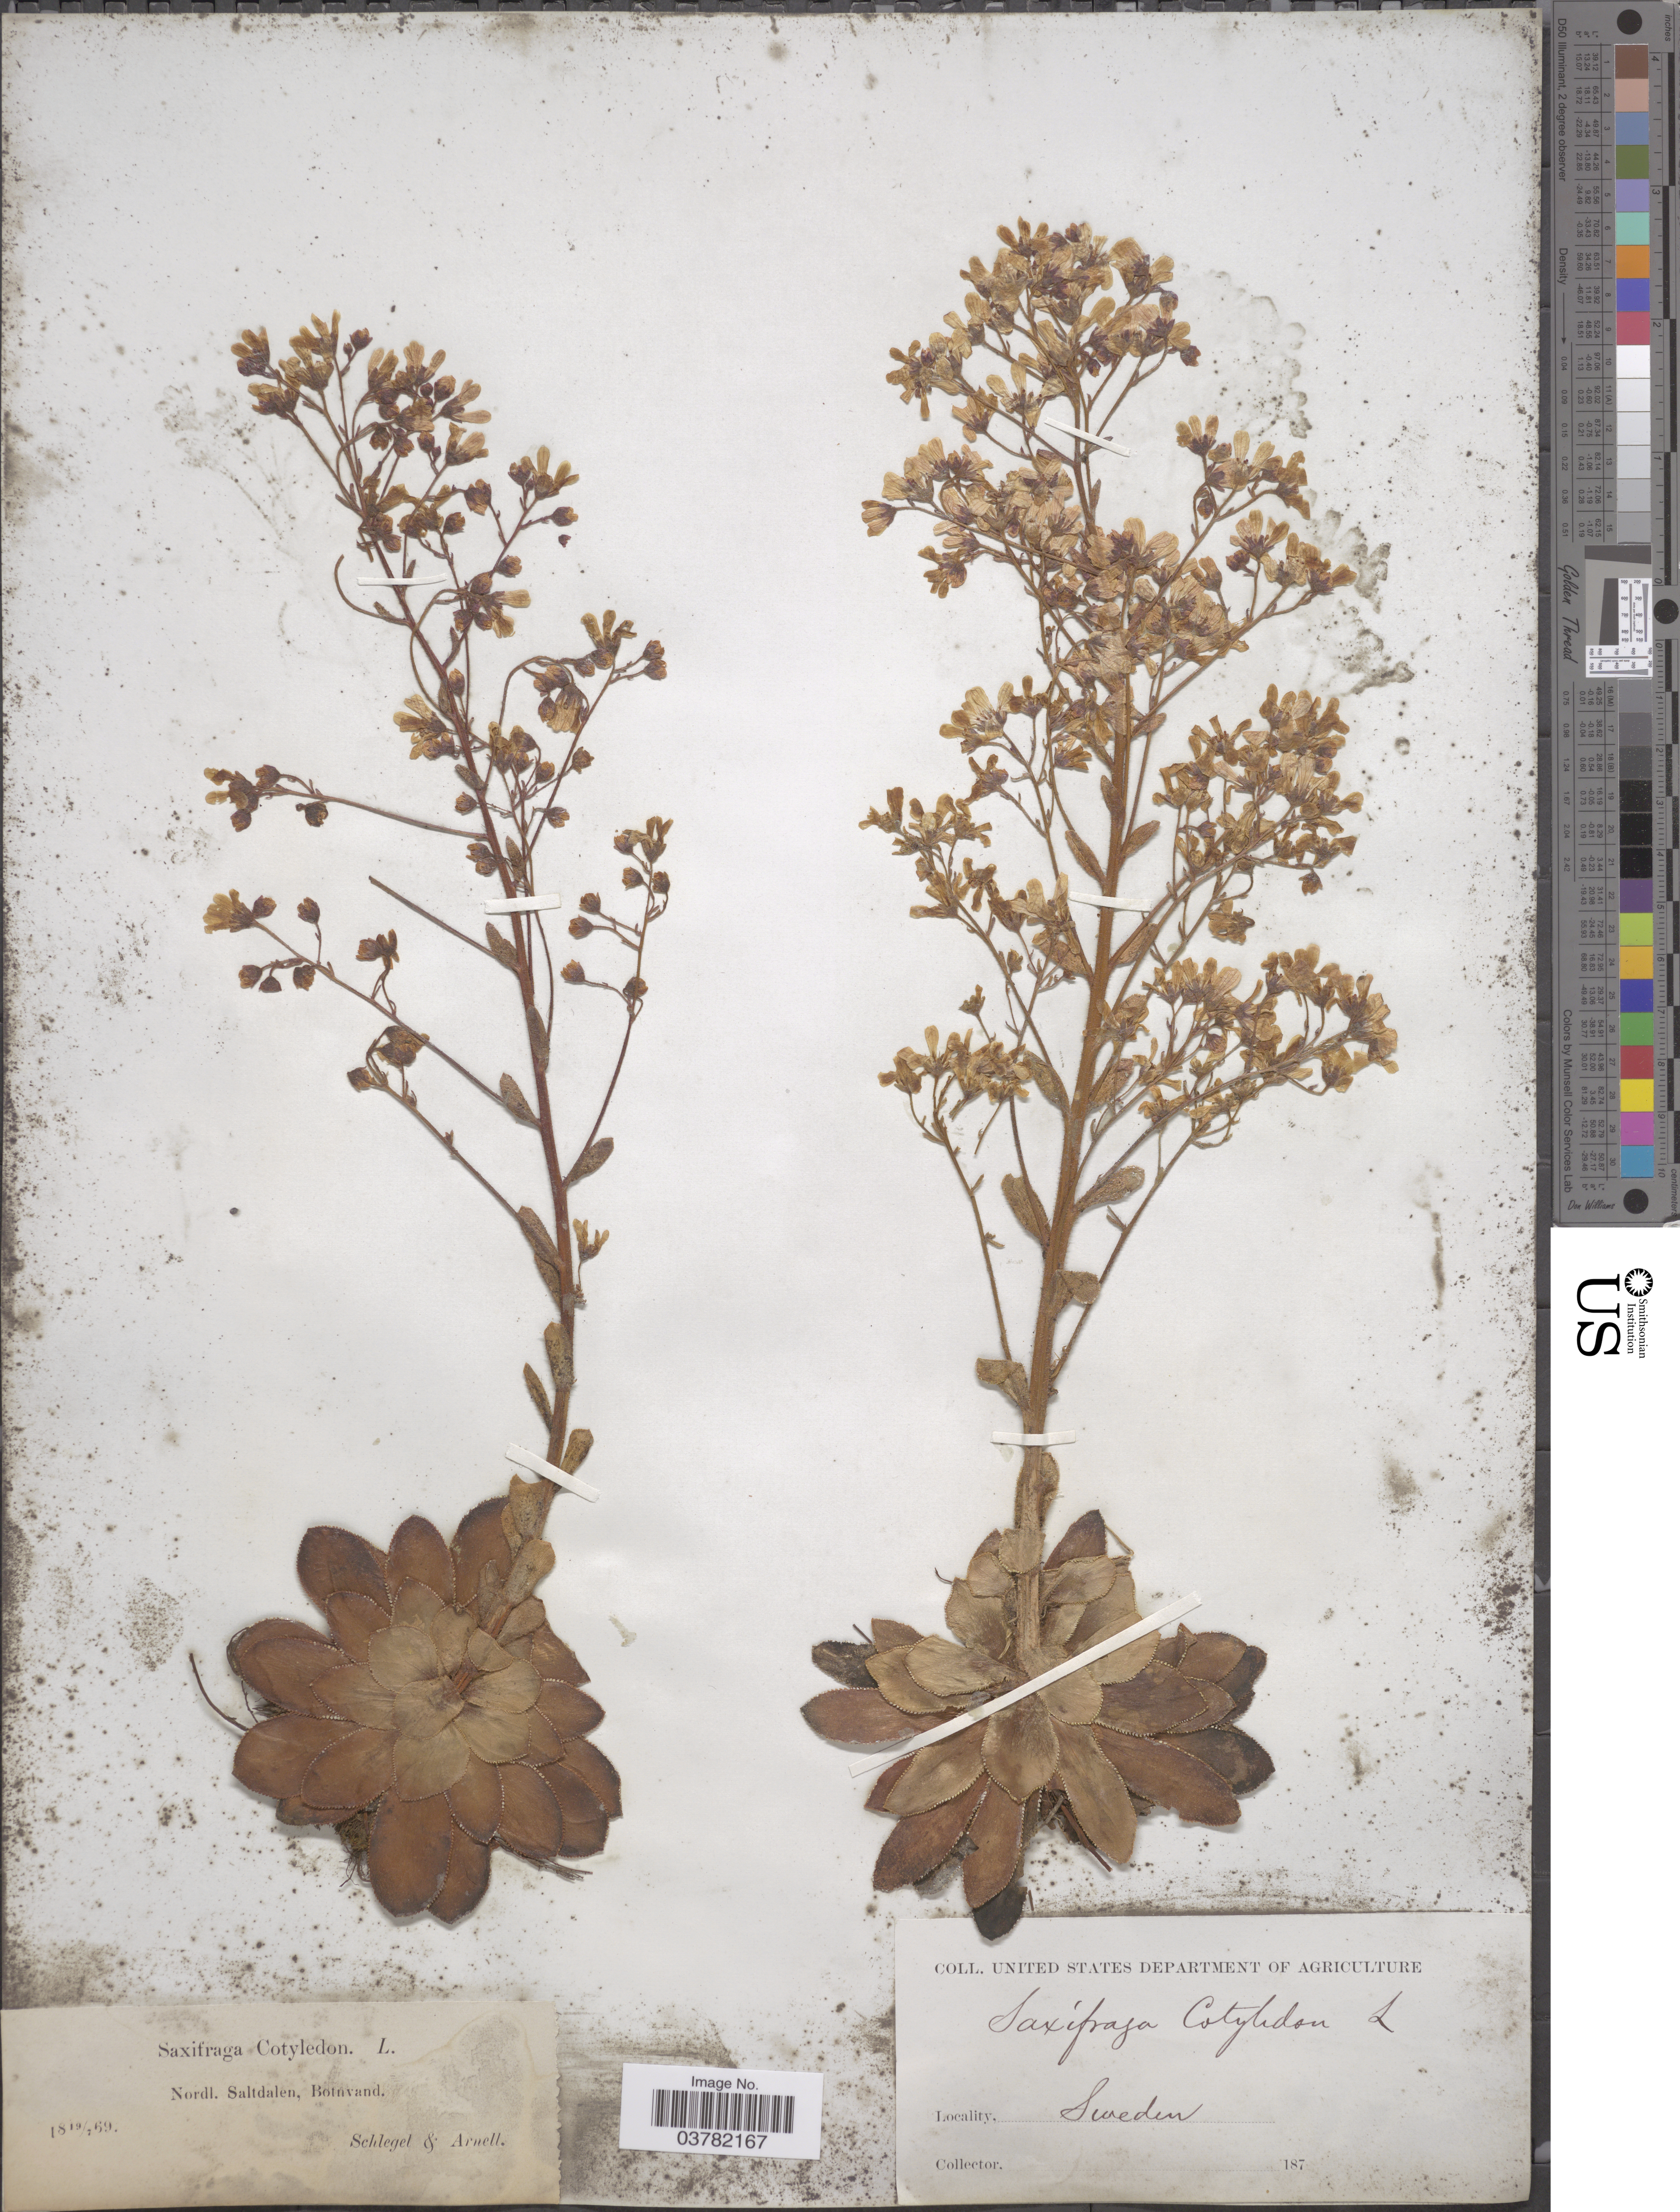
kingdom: Plantae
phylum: Tracheophyta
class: Magnoliopsida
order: Saxifragales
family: Saxifragaceae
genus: Saxifraga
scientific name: Saxifraga cotyledon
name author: L.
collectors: Schlegel & Arnell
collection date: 1869-07-19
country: Sweden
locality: Nordl. Saltdalen, Botnvand.